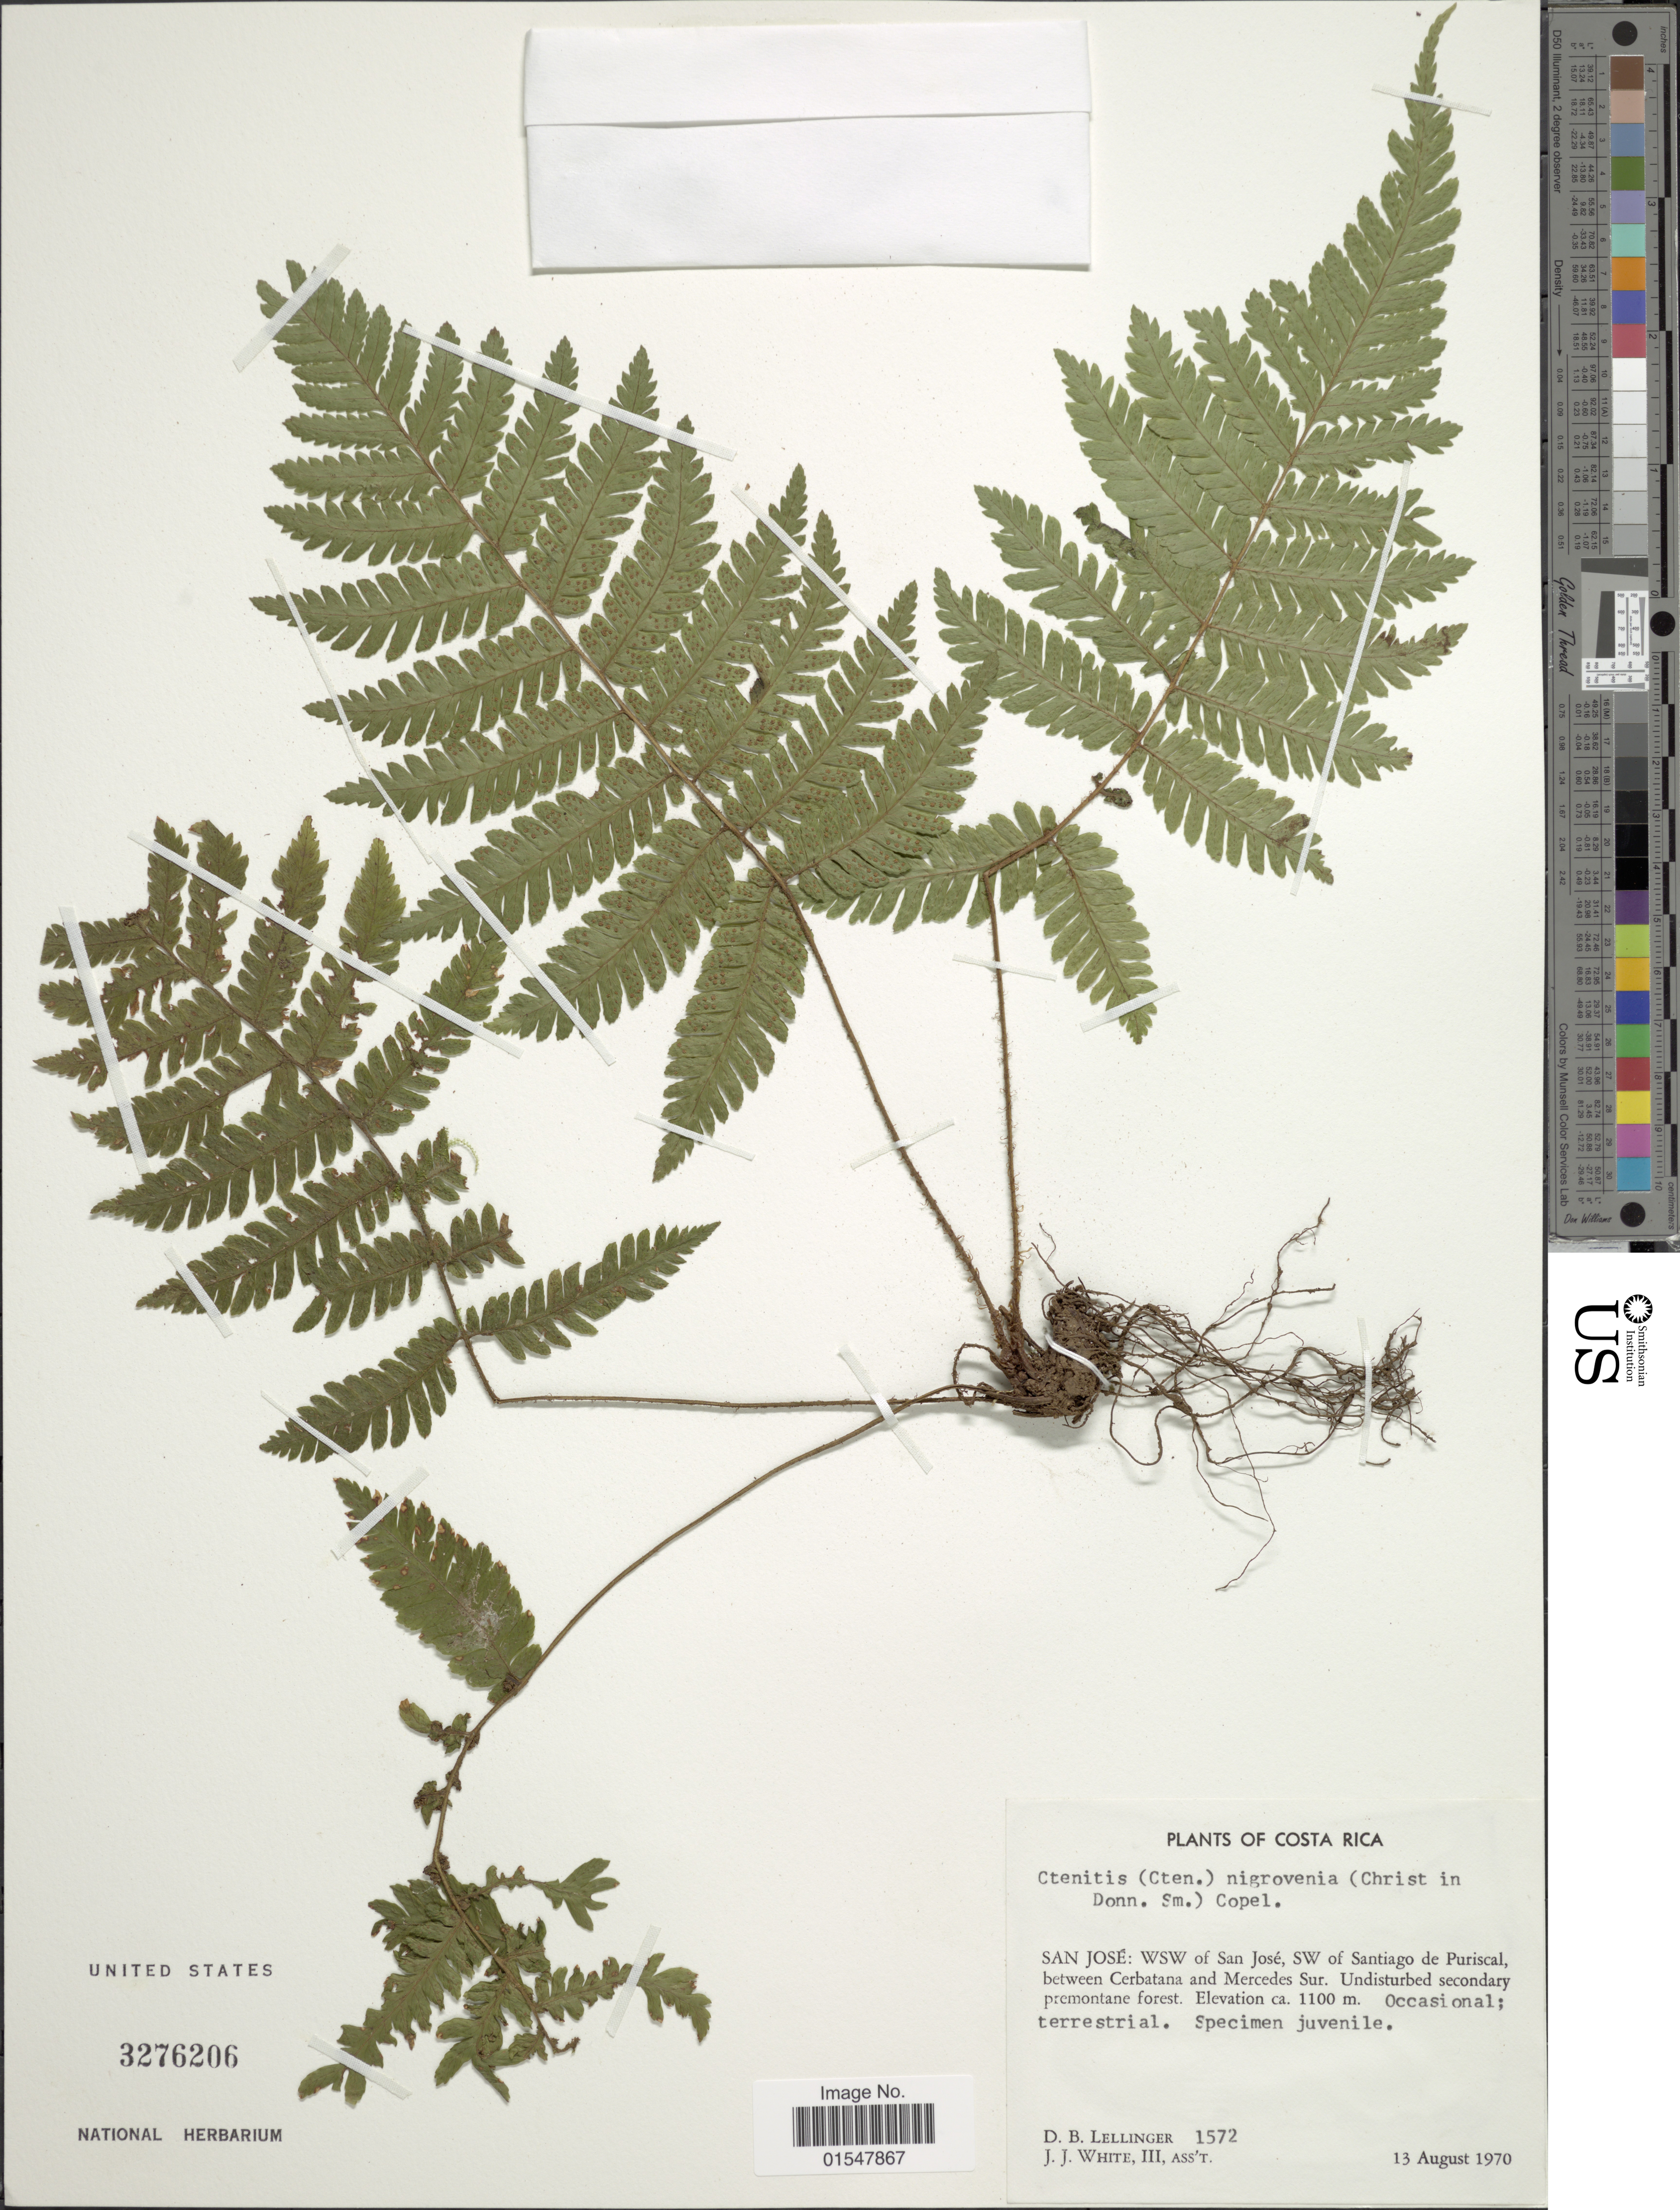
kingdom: Plantae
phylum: Tracheophyta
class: Polypodiopsida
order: Polypodiales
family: Dryopteridaceae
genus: Ctenitis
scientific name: Ctenitis nigrovenia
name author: (Christ) Copel.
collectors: D. B. Lellinger & J. J. White III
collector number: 1572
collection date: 1970-08-13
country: Costa Rica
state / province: San José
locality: Costa Rica, San José: WSW of San José, SW of Santiago de Puriscal, between Cerbatana and Mercedes Sur.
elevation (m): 1100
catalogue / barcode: US 3276206